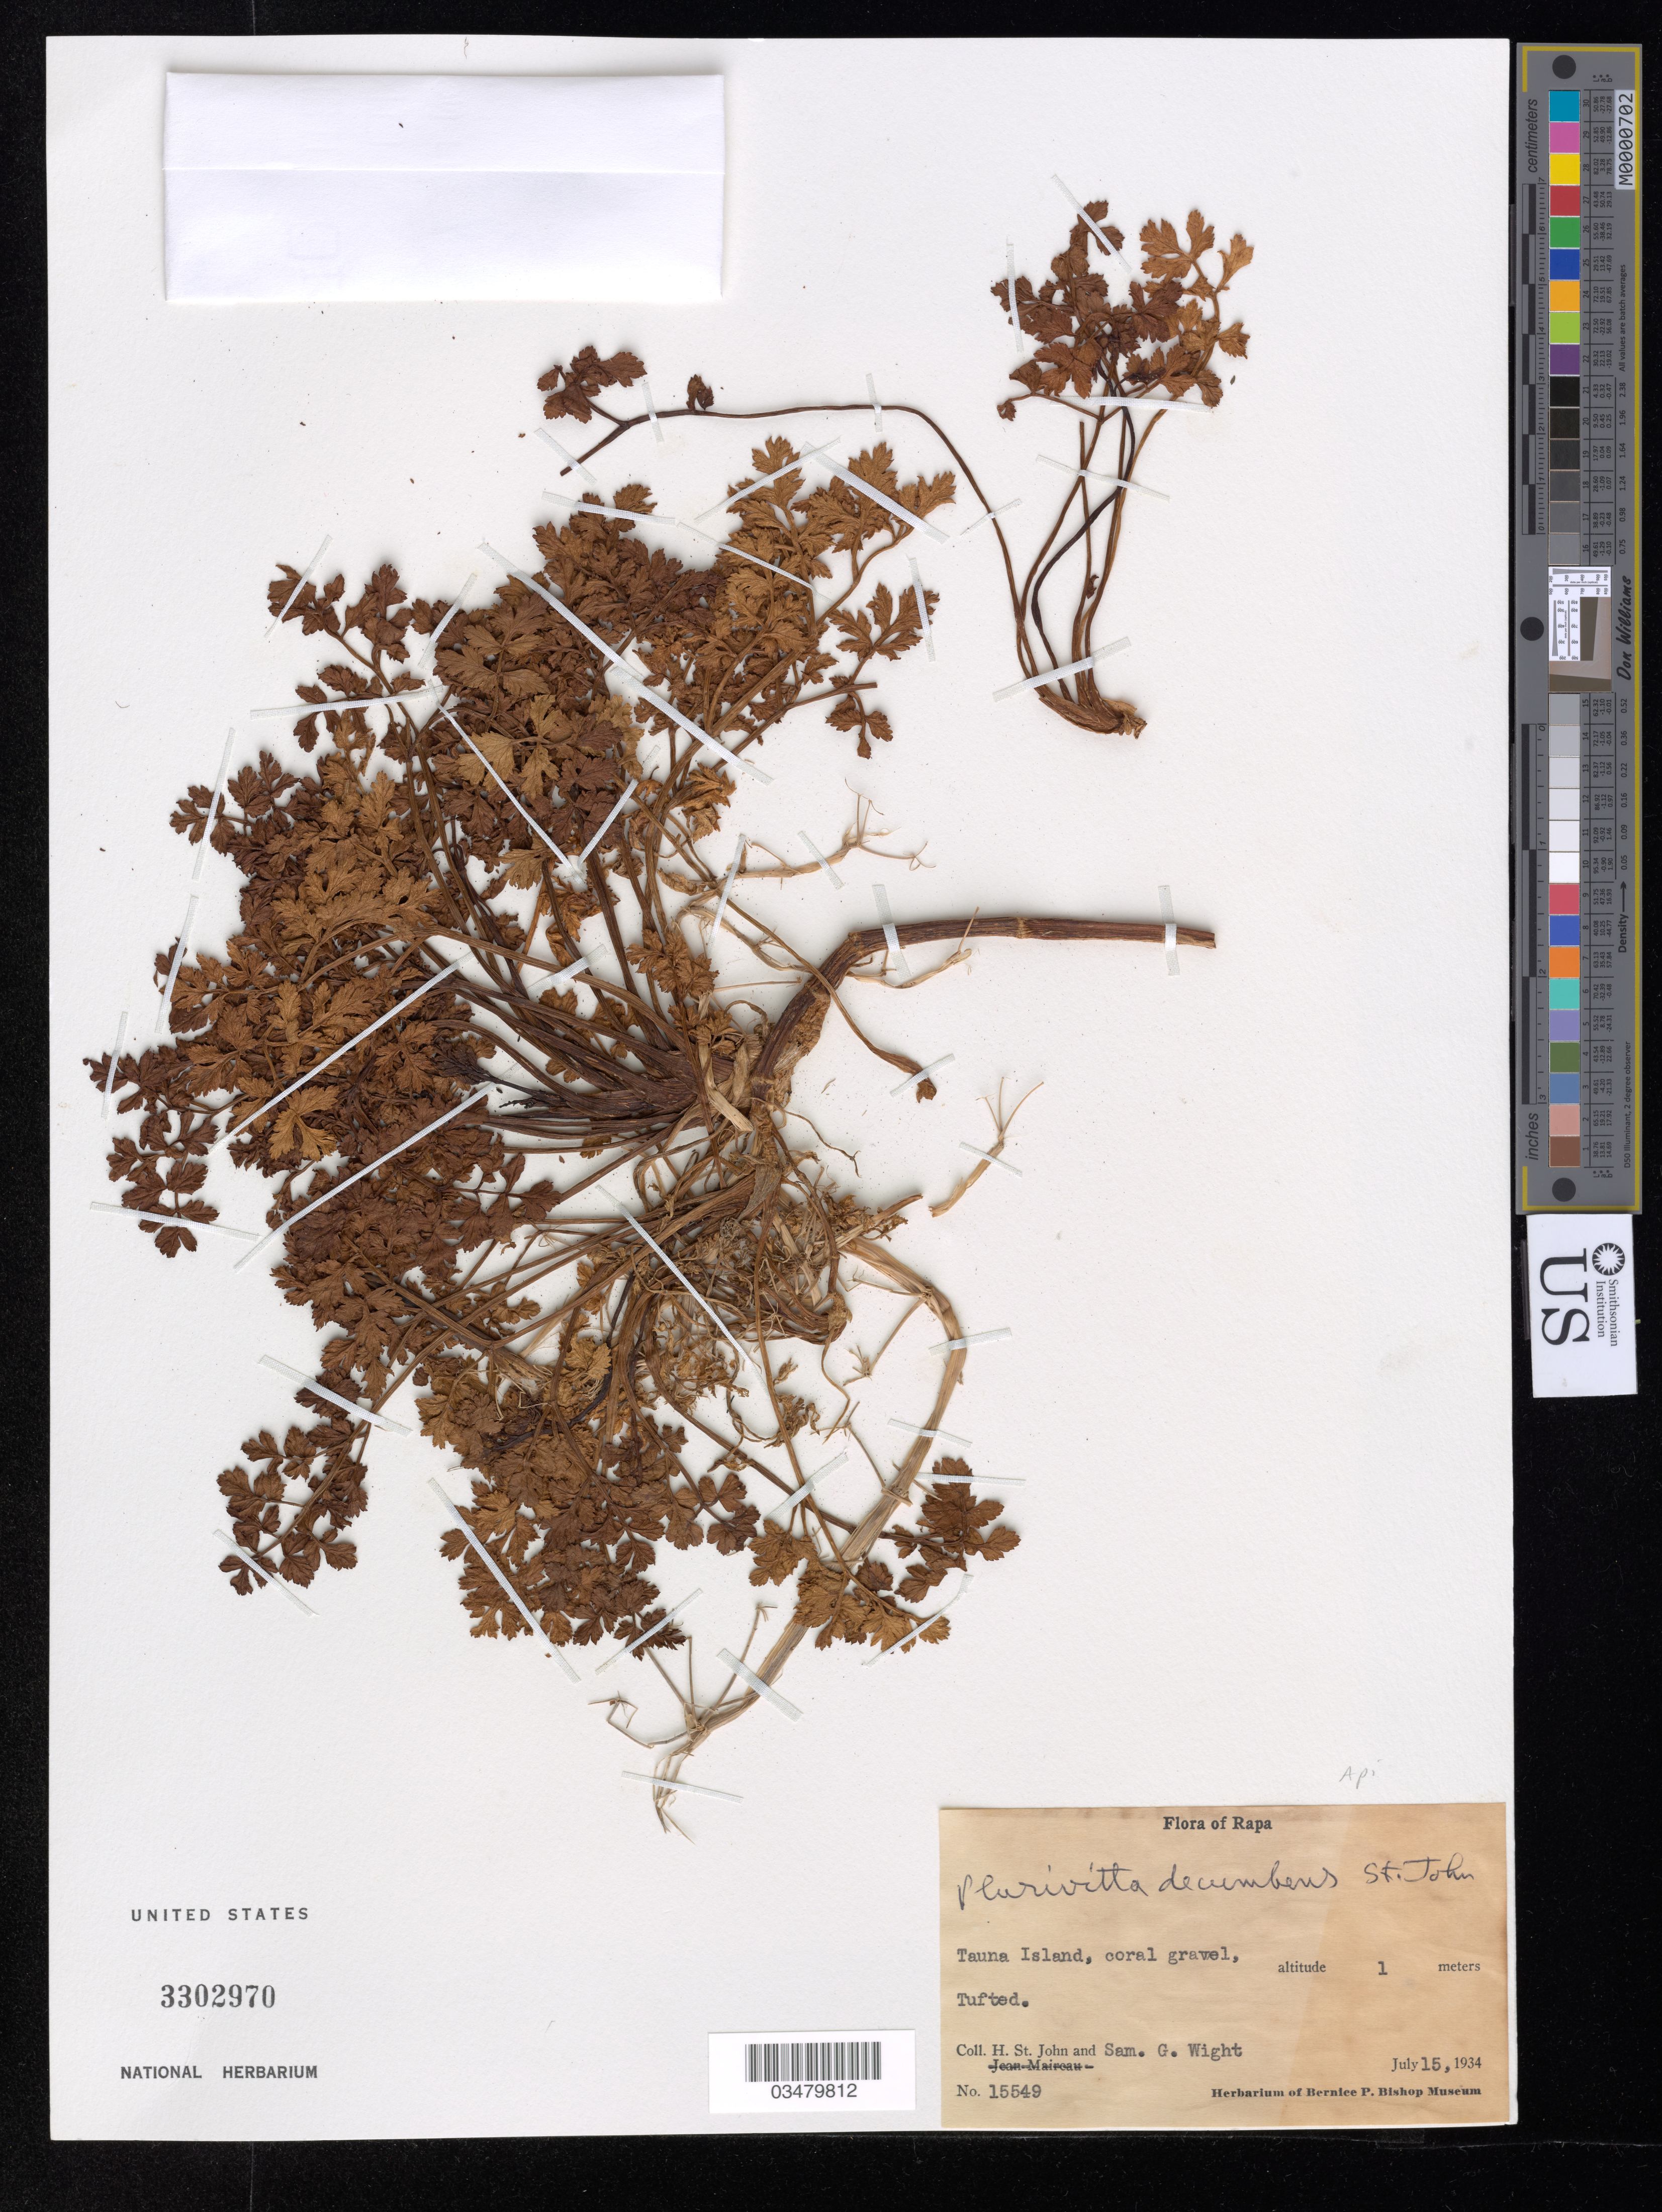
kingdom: Plantae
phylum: Tracheophyta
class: Magnoliopsida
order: Apiales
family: Apiaceae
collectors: H. St. John & S. G. Wight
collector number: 15549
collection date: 1934-07-15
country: French Polynesia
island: Rapa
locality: Rapa. Tauna Island.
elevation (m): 1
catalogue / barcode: US 3302970